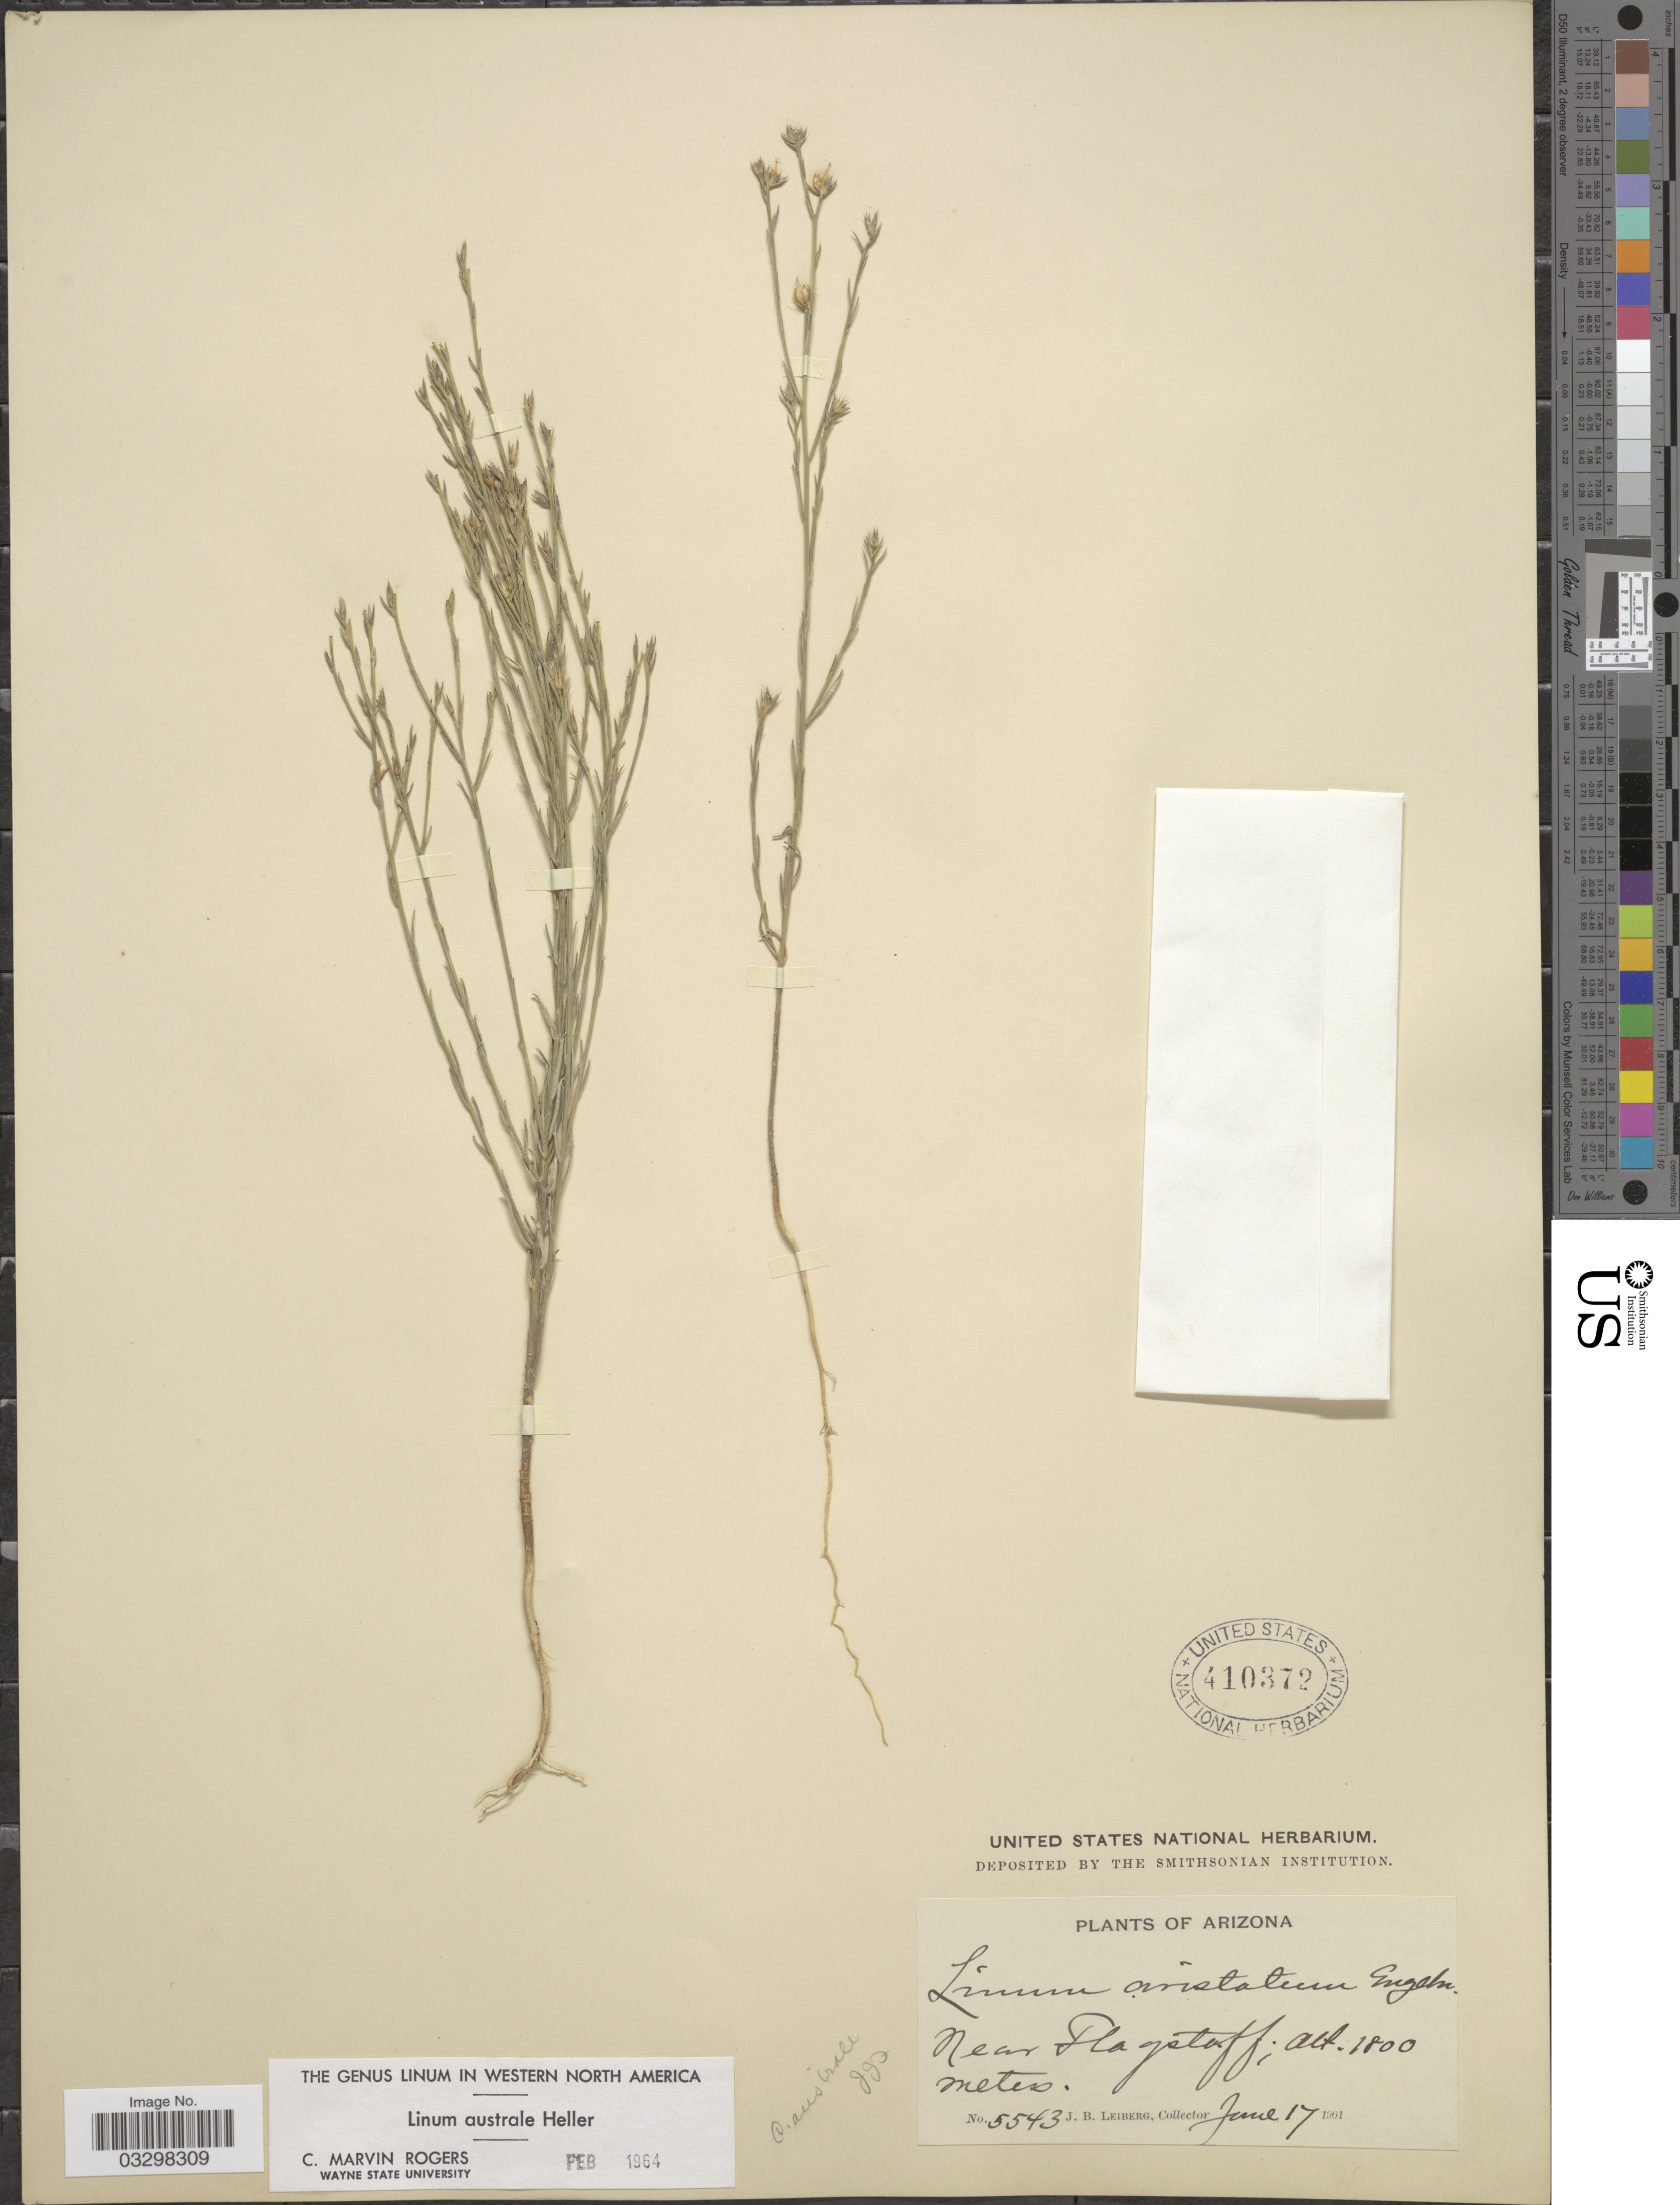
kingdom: Plantae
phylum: Tracheophyta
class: Magnoliopsida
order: Malpighiales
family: Linaceae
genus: Linum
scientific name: Linum australe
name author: A. Heller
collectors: J. B. Leiberg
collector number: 5543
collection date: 1901-06-17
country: United States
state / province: Arizona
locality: Near Flagstaff.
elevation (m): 1800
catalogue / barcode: US 410372